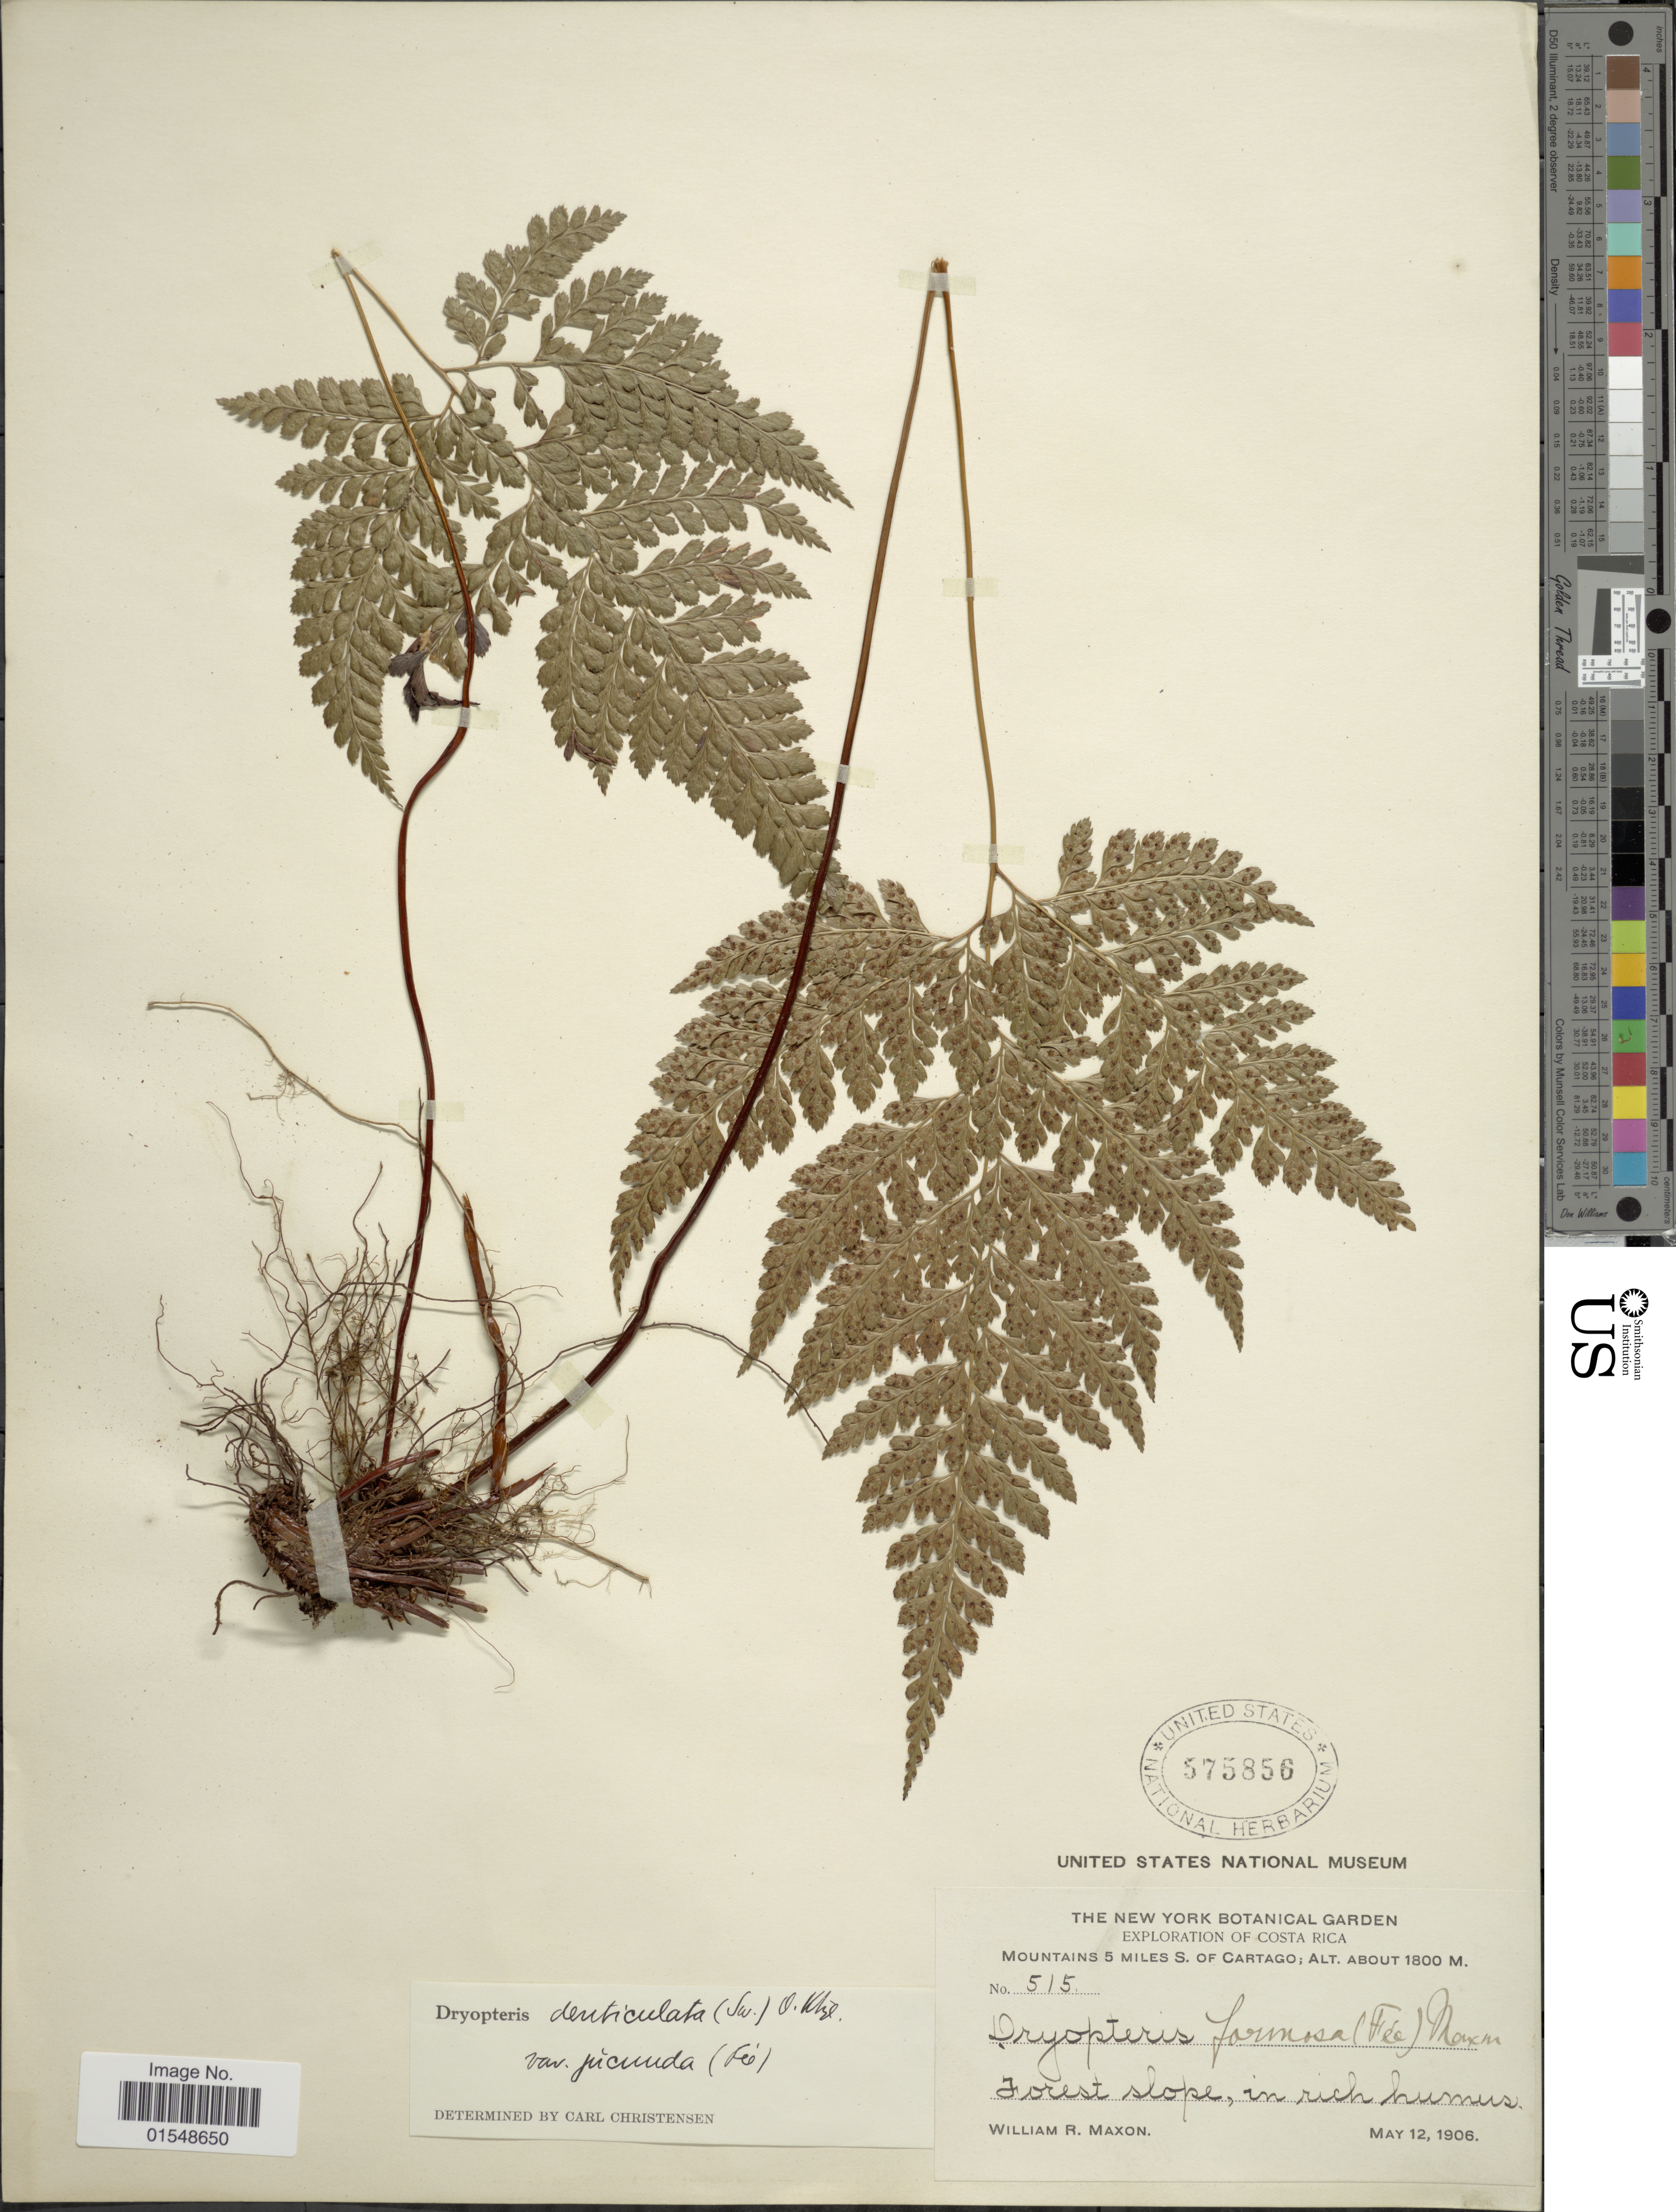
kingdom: Plantae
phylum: Tracheophyta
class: Polypodiopsida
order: Polypodiales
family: Dryopteridaceae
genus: Arachniodes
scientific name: Arachniodes denticulata var. jucunda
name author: (Fée) Lellinger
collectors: W. R. Maxon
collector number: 515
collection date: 1906-05-12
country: Costa Rica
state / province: Cartago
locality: Mountains 5 miles S. of Cartago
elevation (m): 1800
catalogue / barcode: US 575856